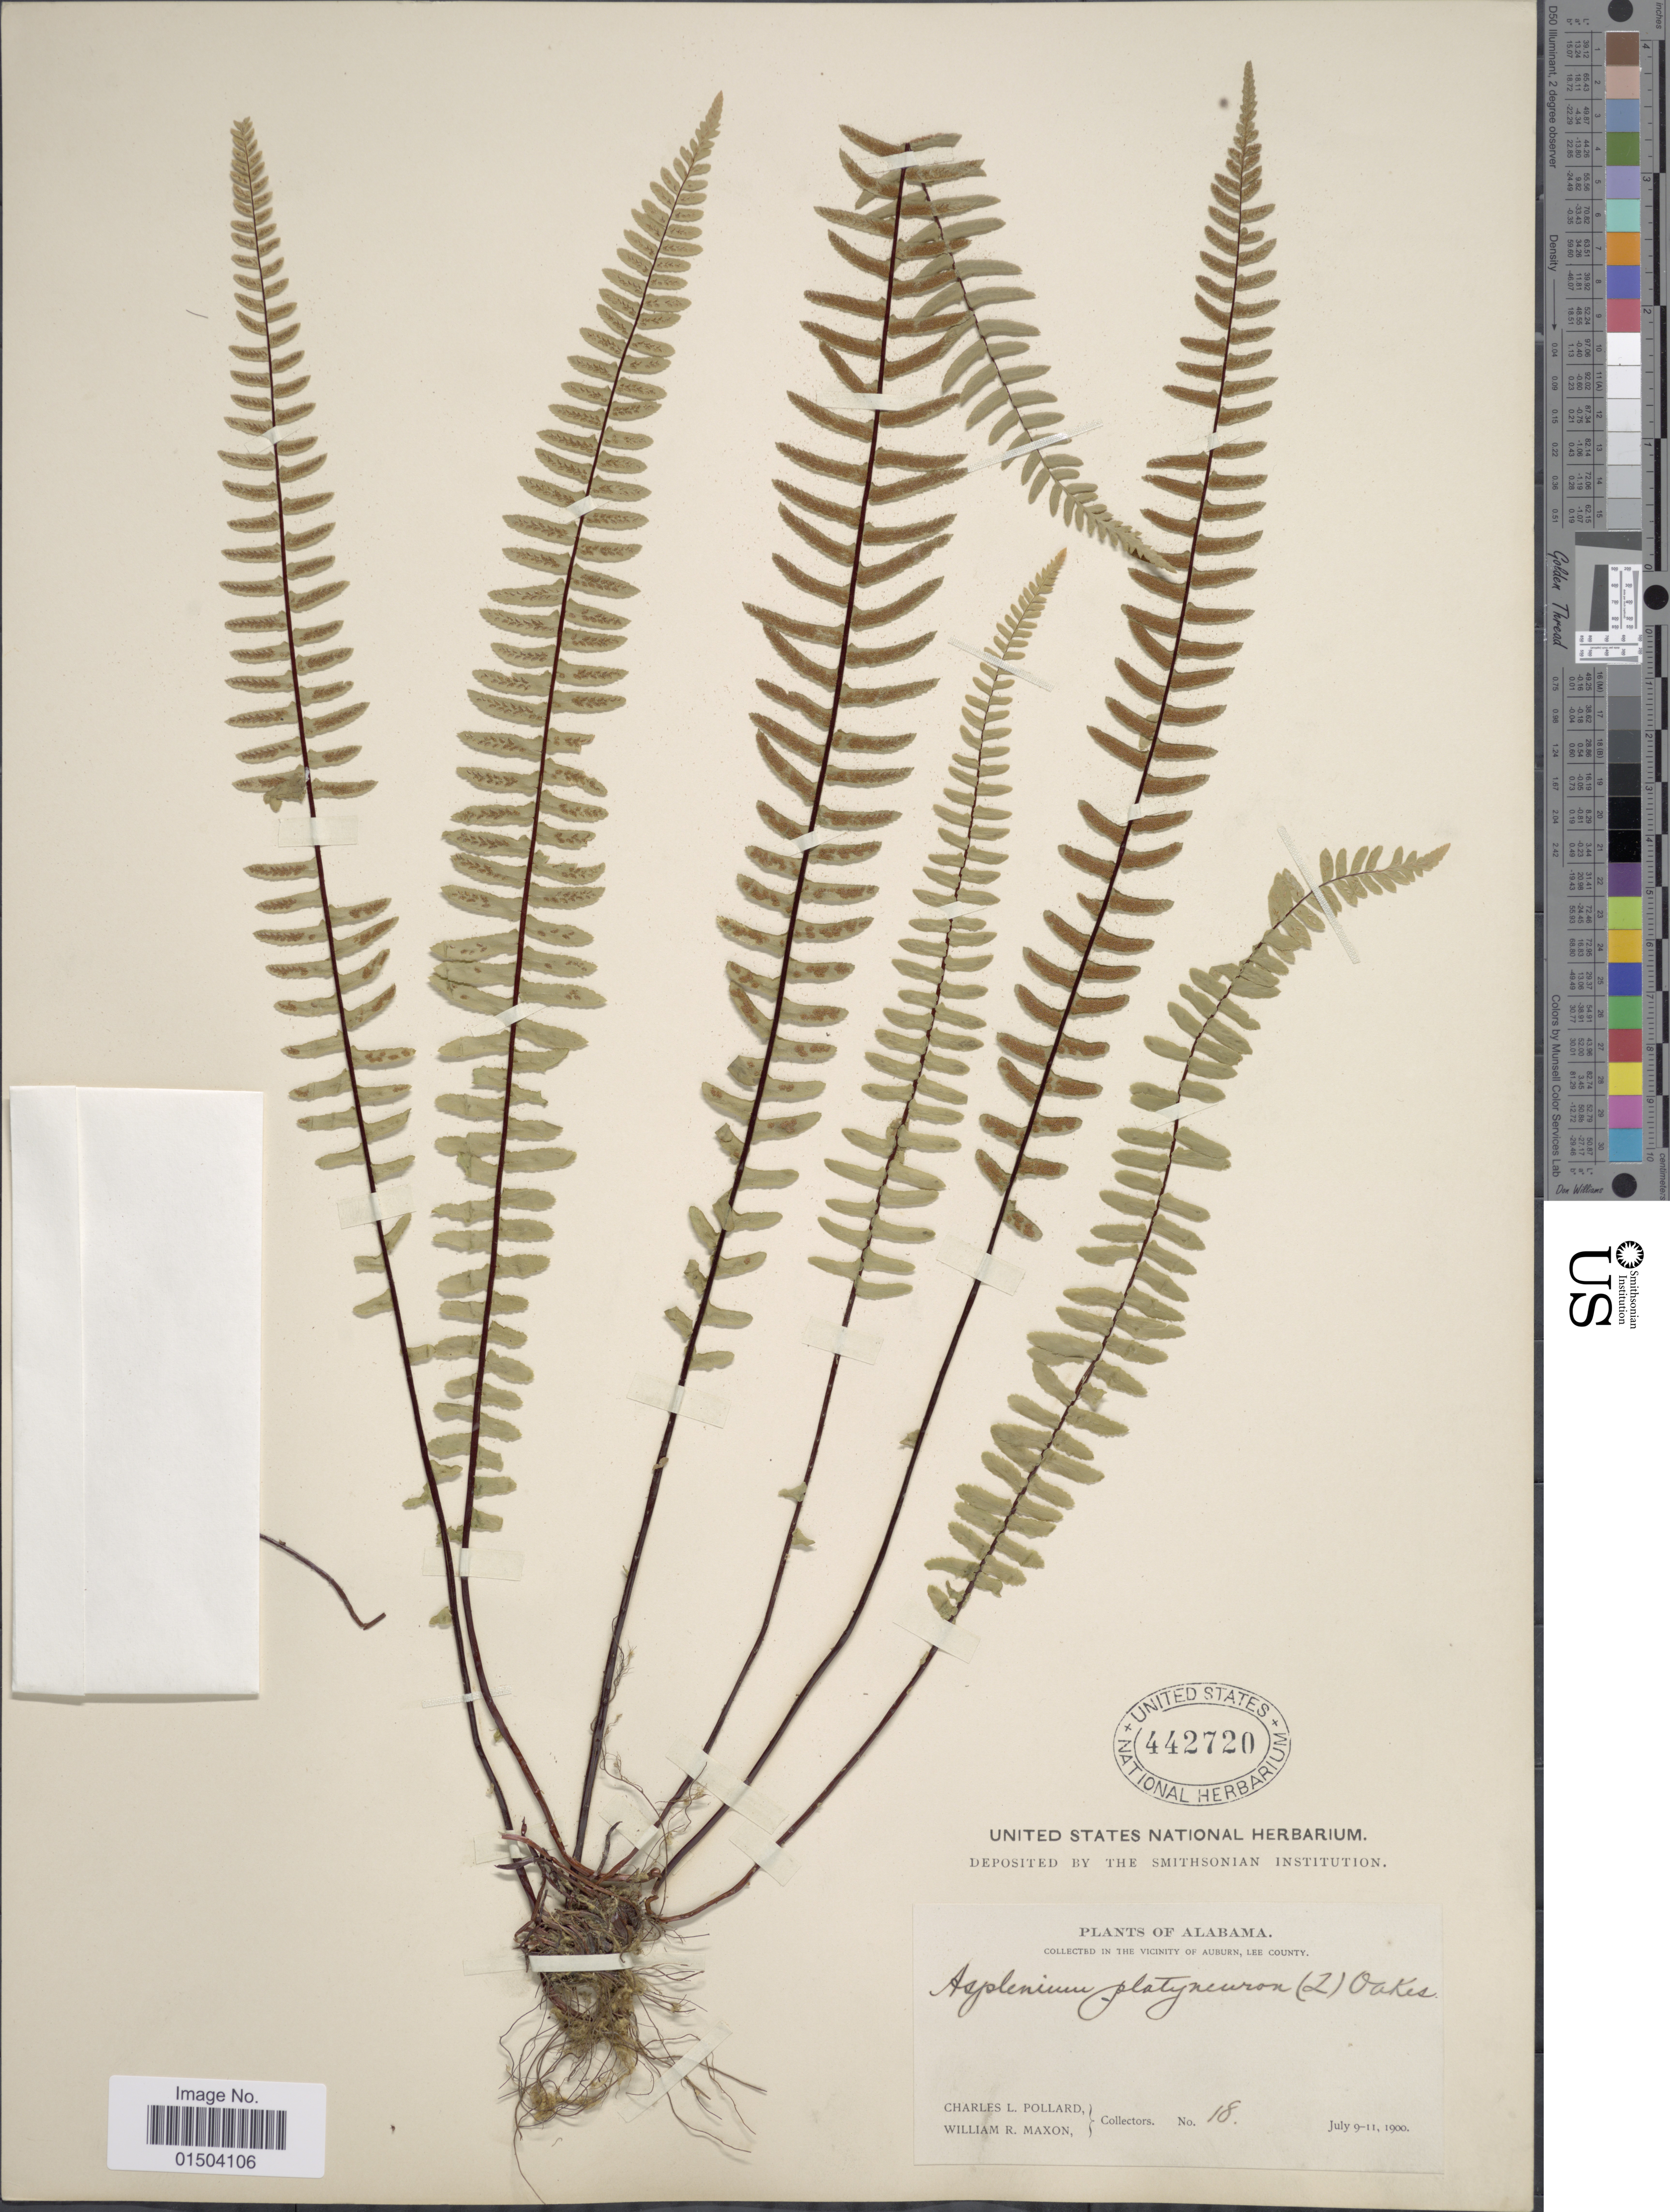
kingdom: Plantae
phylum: Tracheophyta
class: Polypodiopsida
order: Polypodiales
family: Aspleniaceae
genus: Asplenium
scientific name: Asplenium platyneuron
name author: (L.) Britton, Stearns & Poggenb.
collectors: C. L. Pollard & W. R. Maxon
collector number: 18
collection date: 1900-07-09/1900-09-11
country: United States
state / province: Alabama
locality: In the Vicinity of Auburn, Lee County.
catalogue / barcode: US 442720